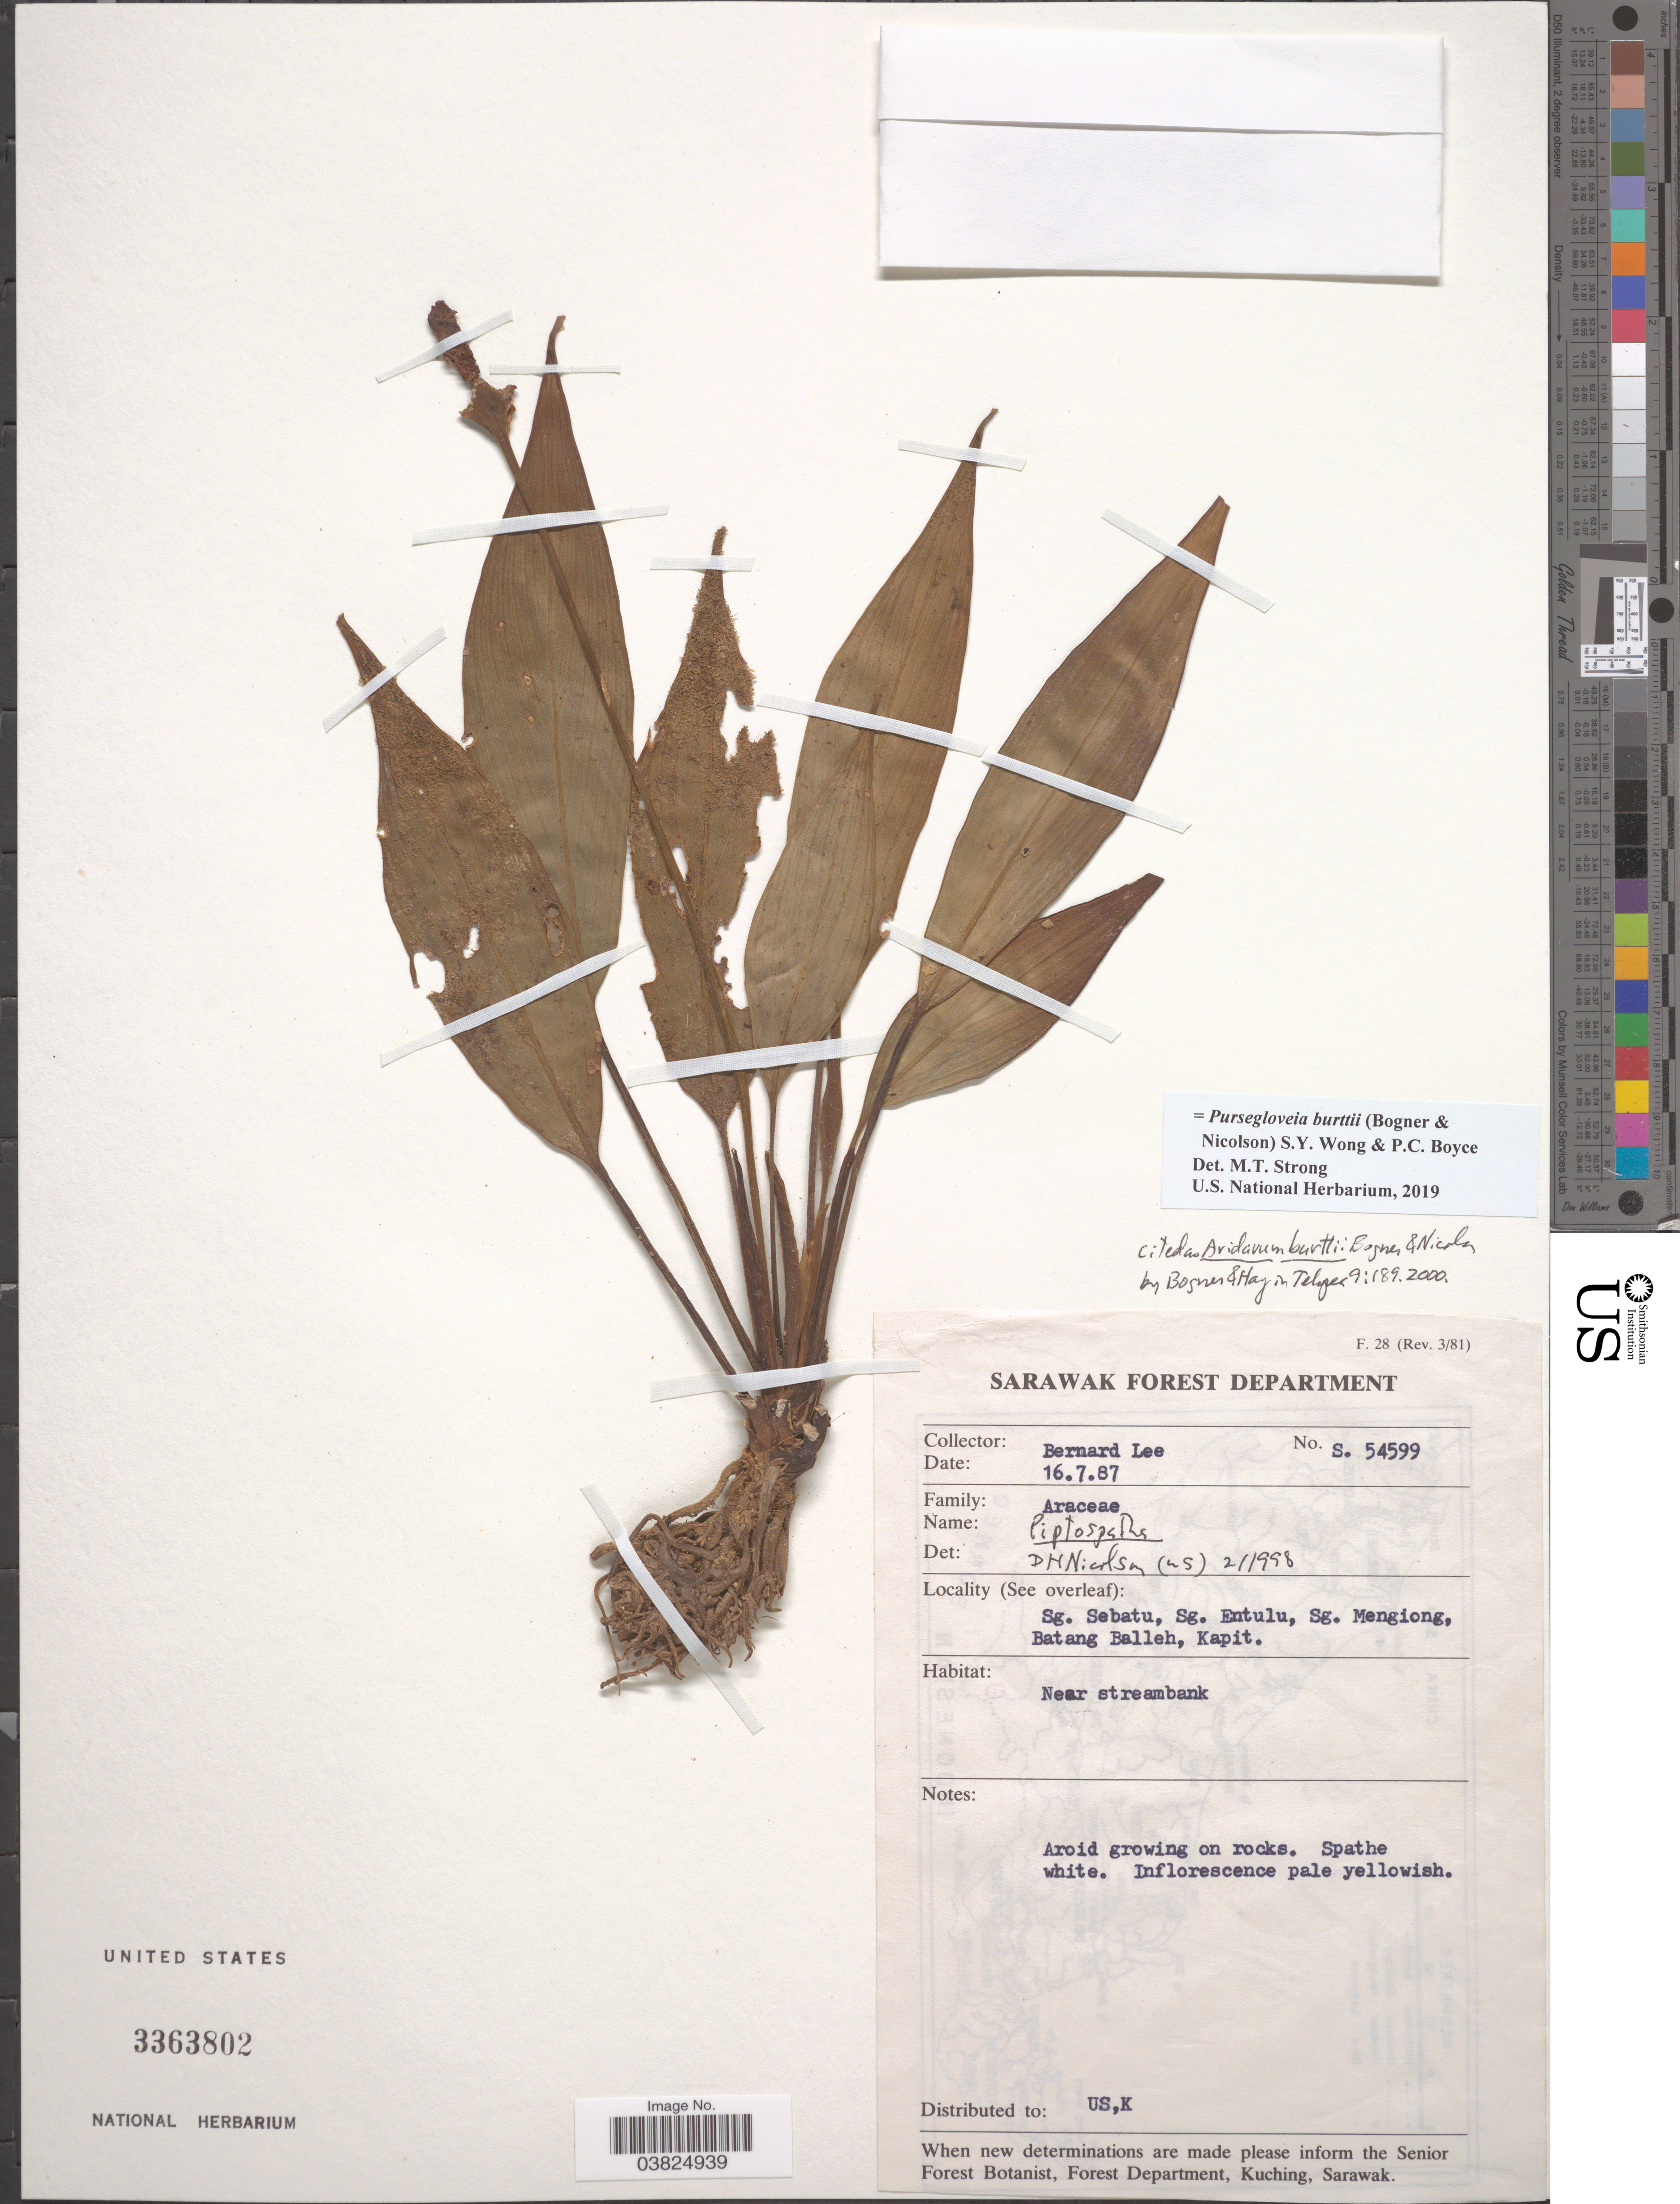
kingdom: Plantae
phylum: Tracheophyta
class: Liliopsida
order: Alismatales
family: Araceae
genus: Pursegloveia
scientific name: Pursegloveia burttii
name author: (Bogner & Nicolson) S.Y. Wong & P.C. Boyce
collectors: B. Lee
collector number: S.54599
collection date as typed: Transcribed d/m/y: 16/7/87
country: Malaysia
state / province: Sarawak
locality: Sg. Sebatu, Sg. Entulu, Sg. Mengiong, Batang Balleh, Kapit. Near streambank.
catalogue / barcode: US 3363802